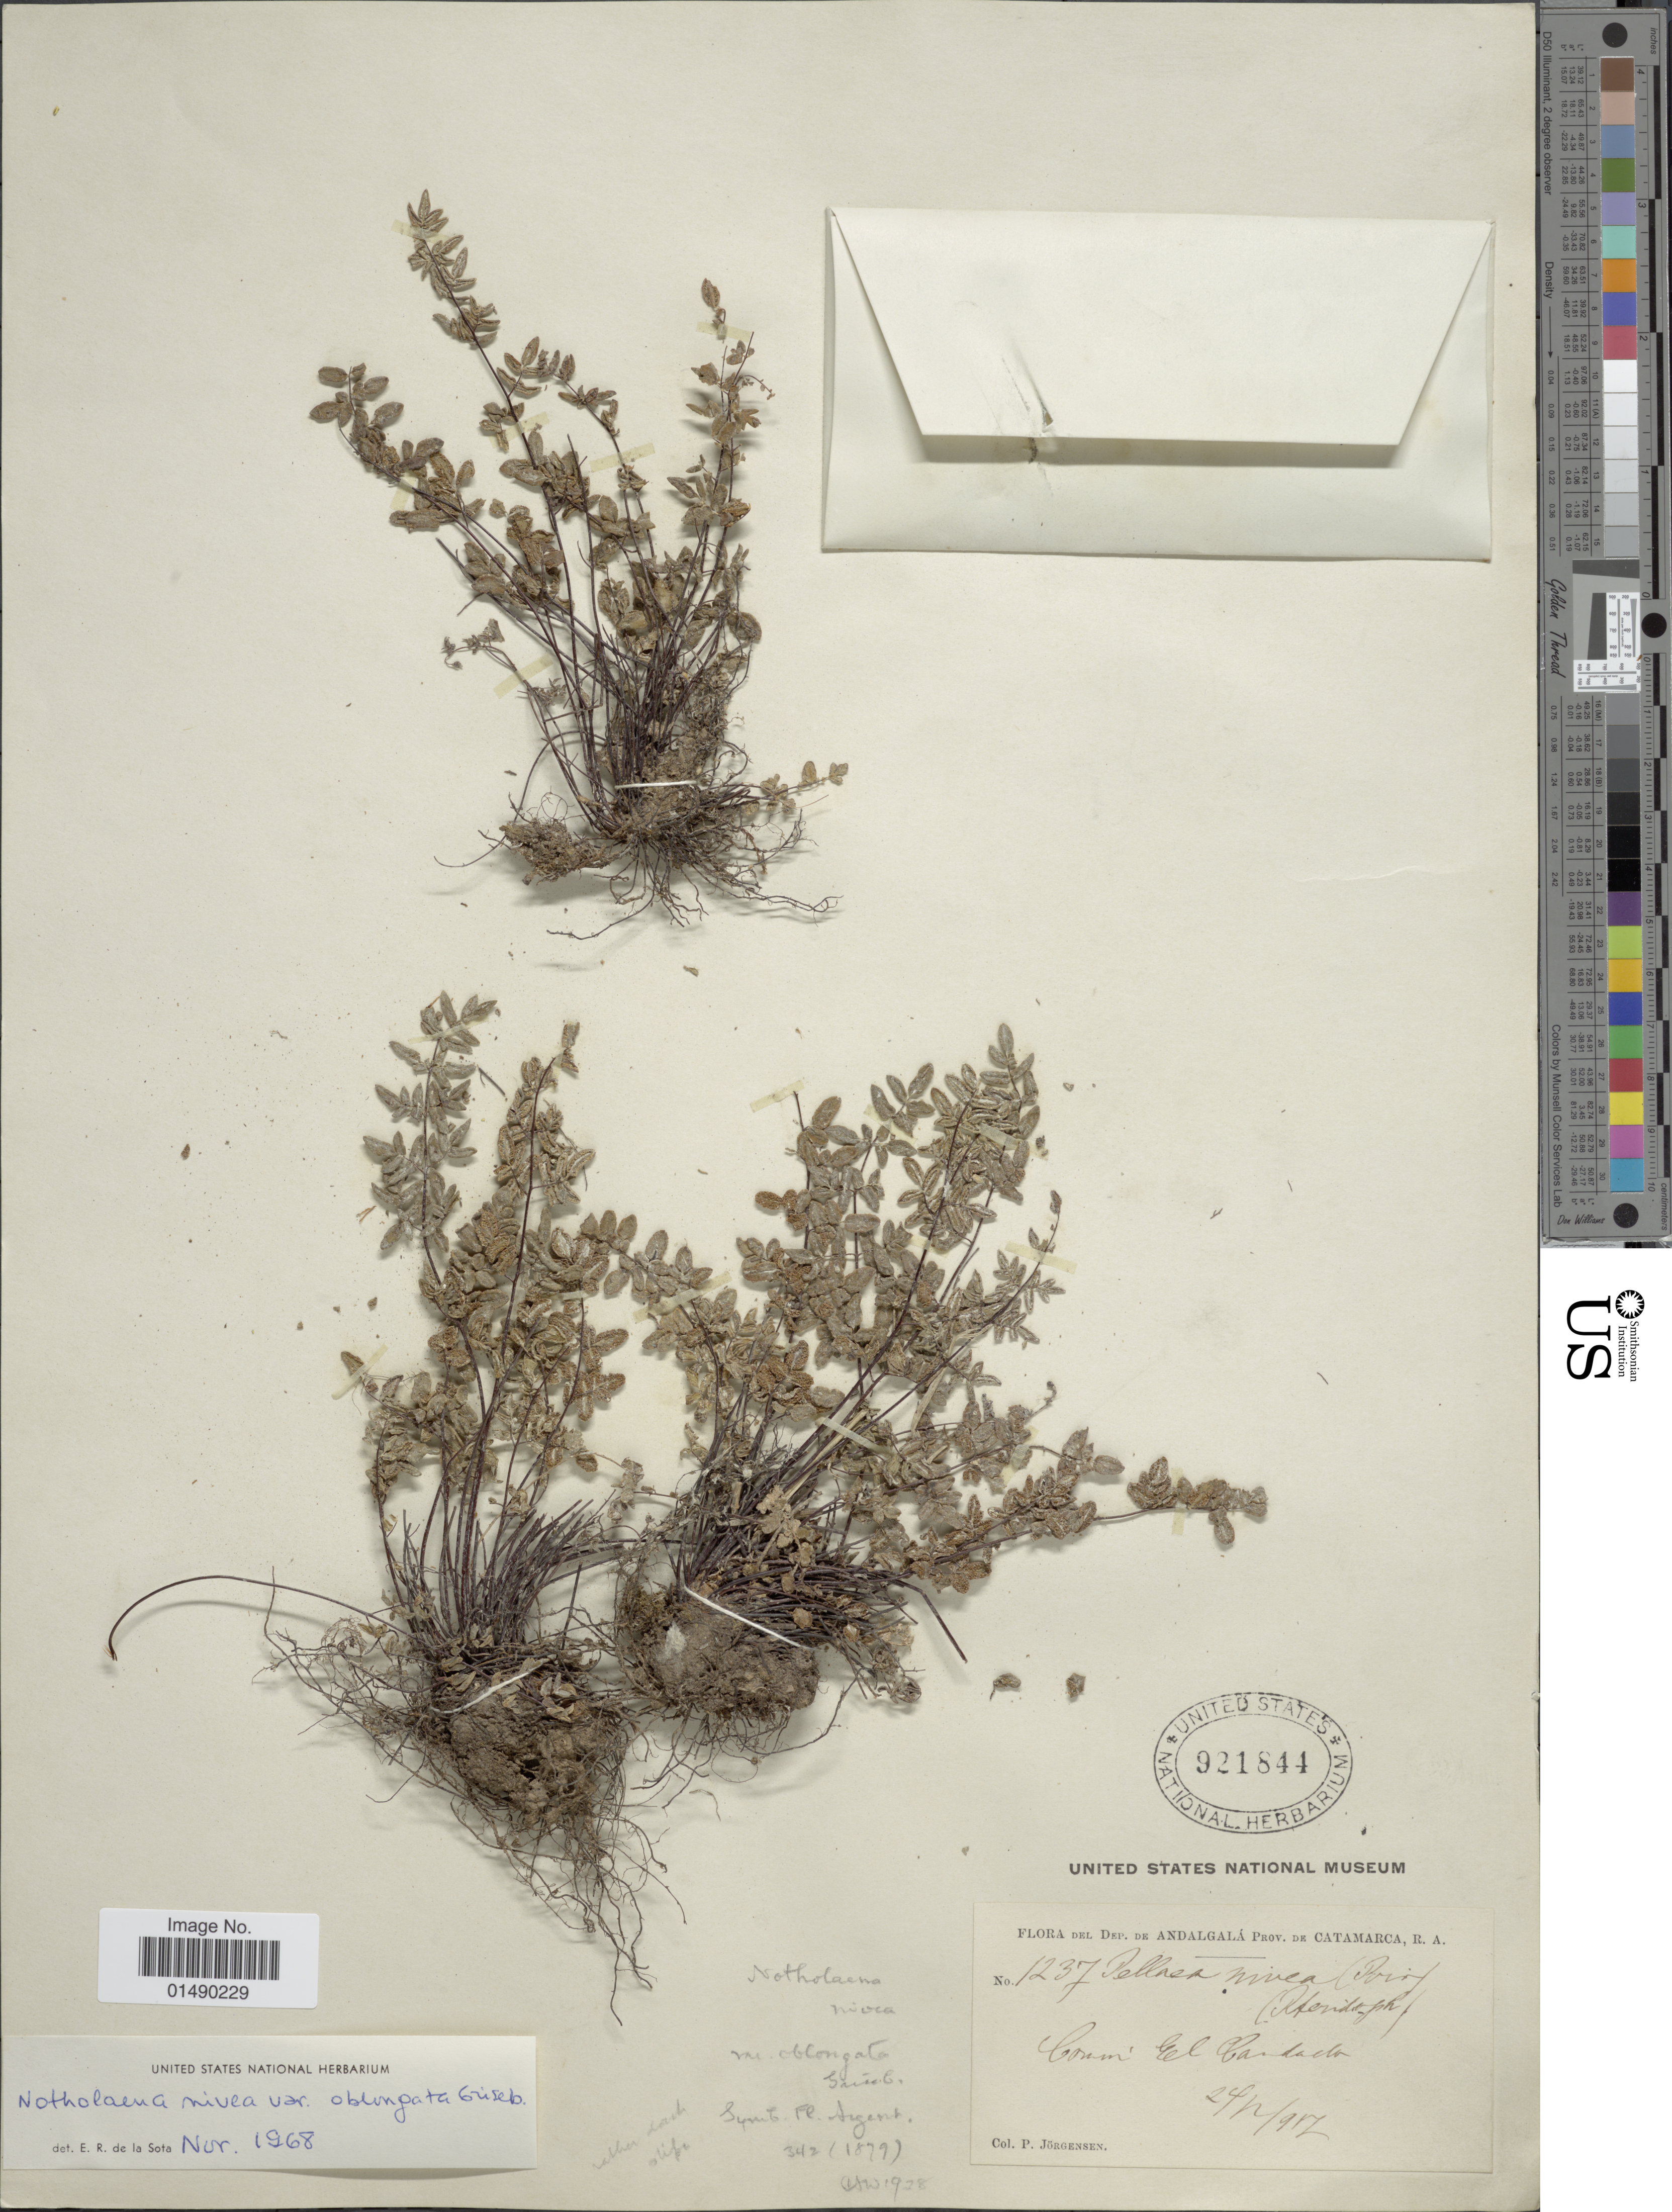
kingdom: Plantae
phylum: Tracheophyta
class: Polypodiopsida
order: Polypodiales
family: Pteridaceae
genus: Argyrochosma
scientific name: Argyrochosma nivea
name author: (Poir.) Windham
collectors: P. Jörgensen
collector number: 1237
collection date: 1917-02-24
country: Argentina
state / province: Catamarca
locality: Argentina, Dep. de Andalgala, comm. El Candado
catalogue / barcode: US 921844